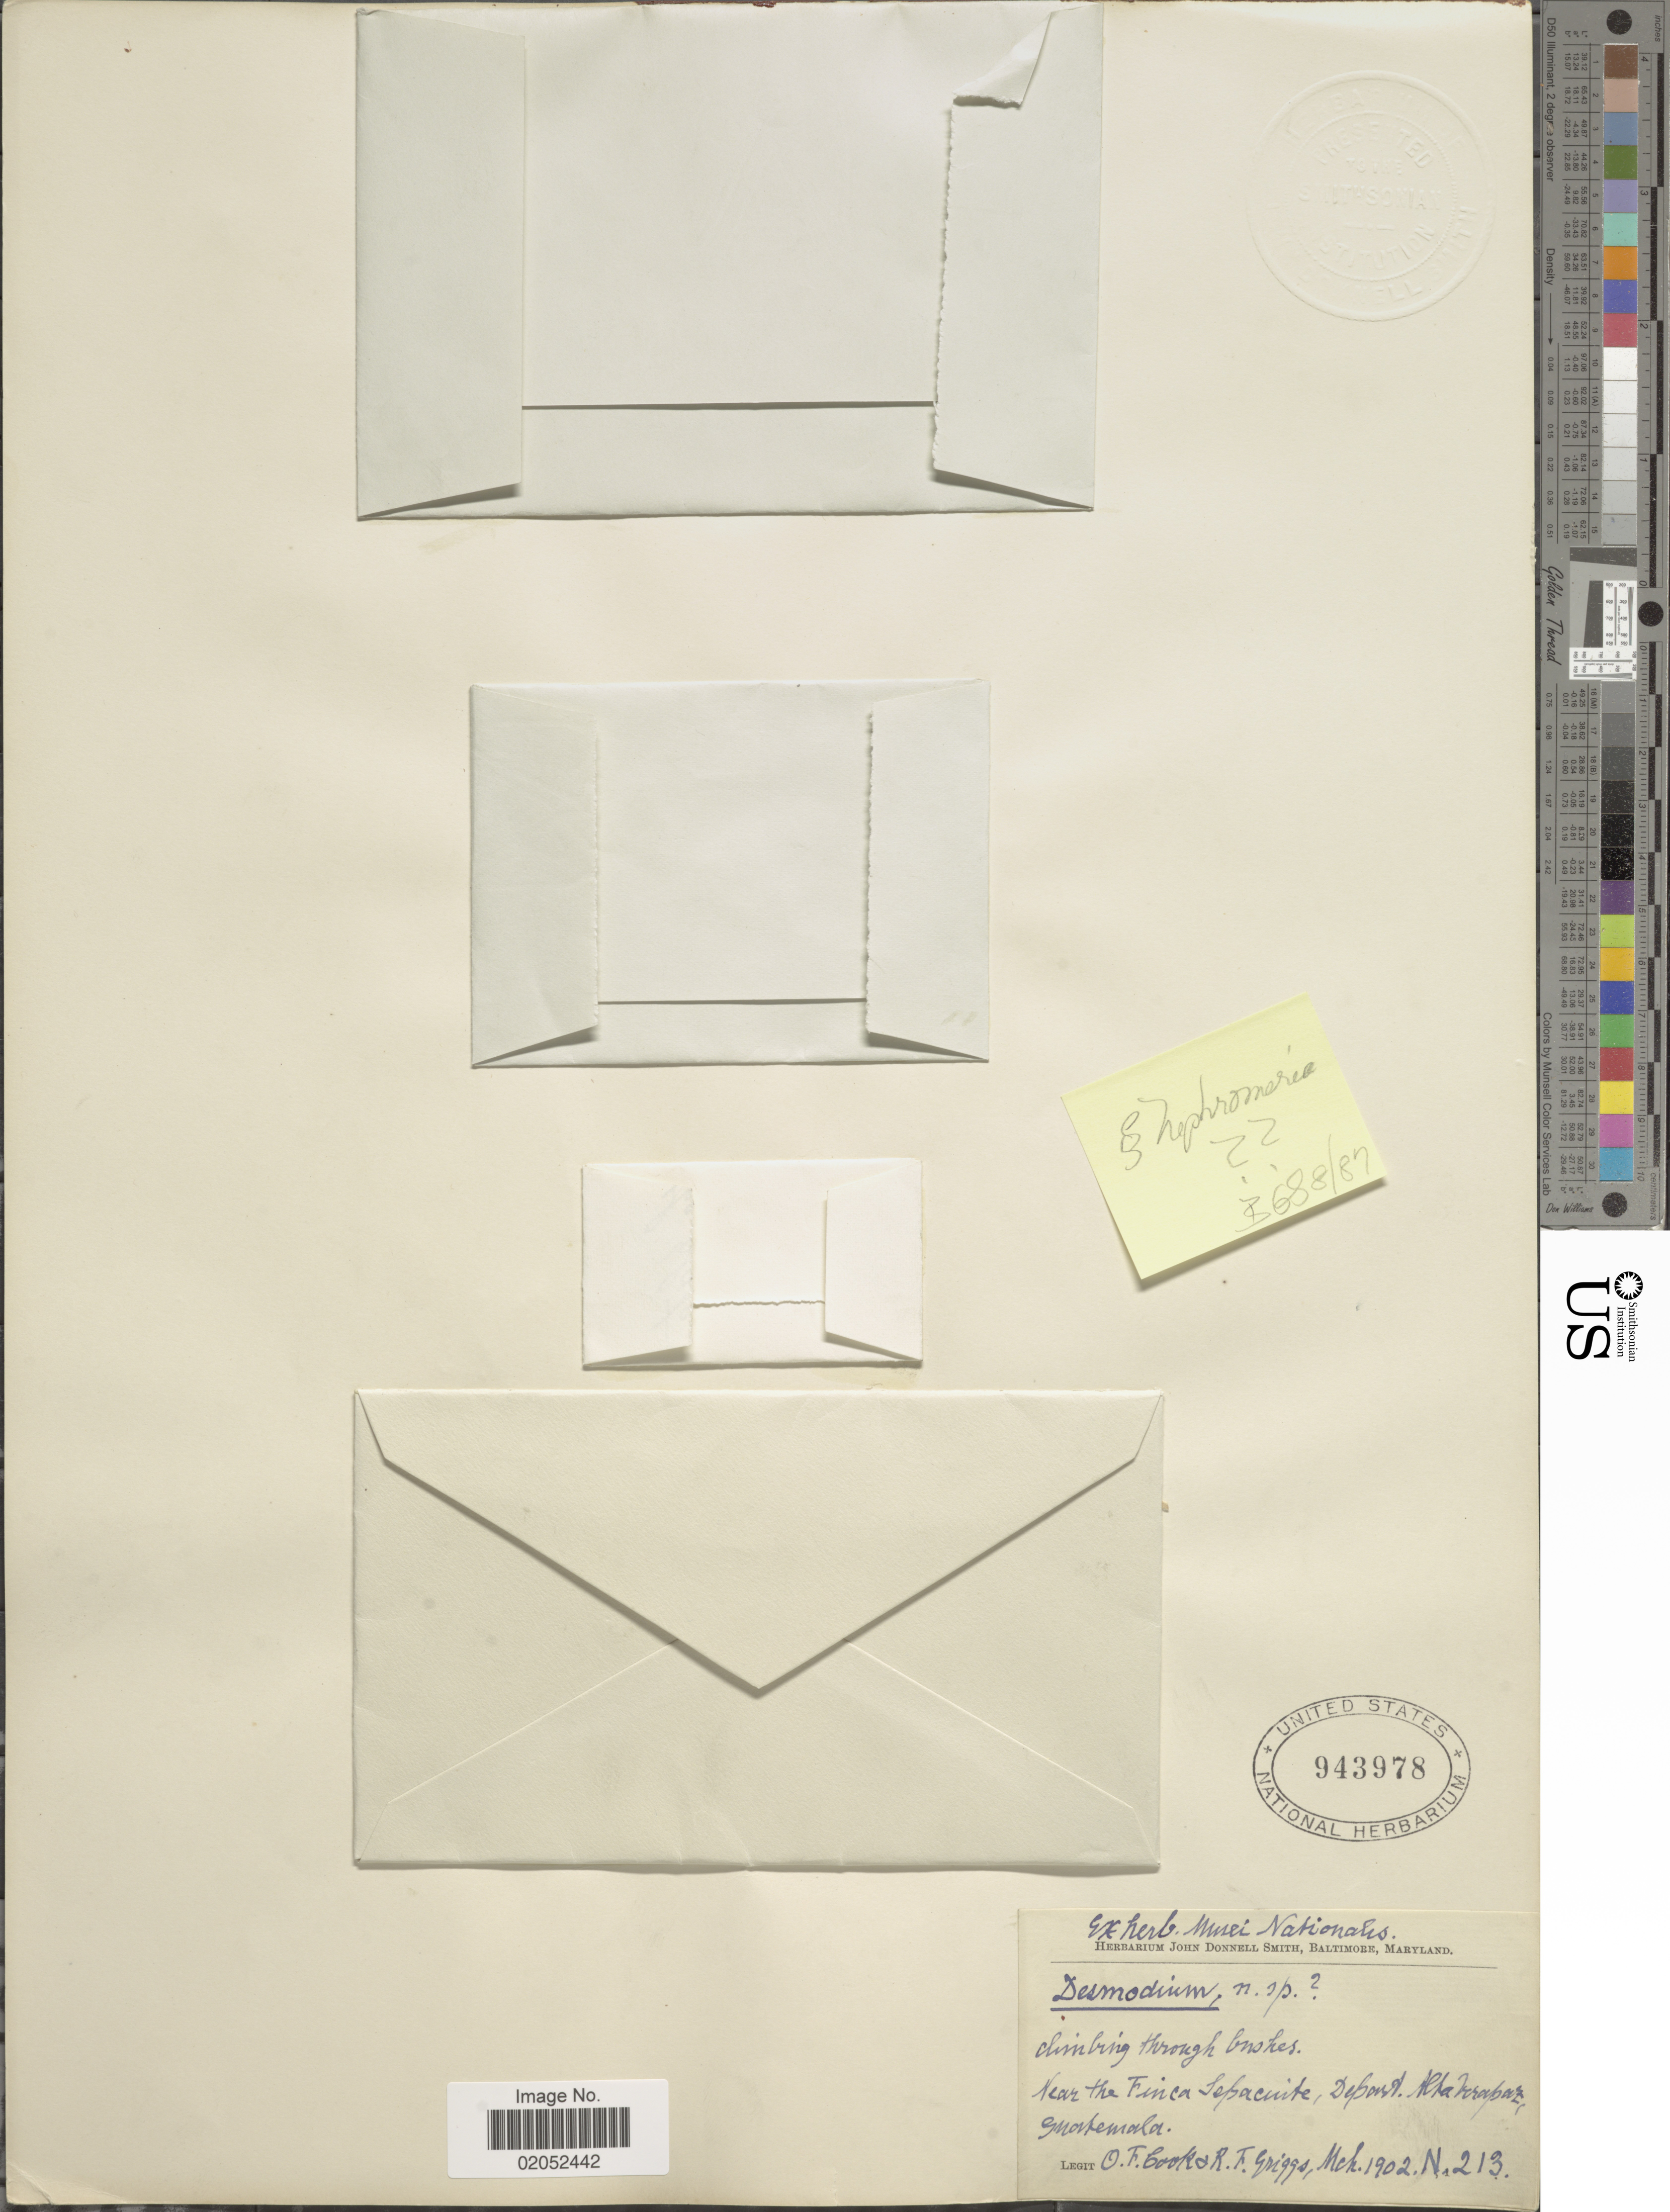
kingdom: Plantae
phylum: Tracheophyta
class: Magnoliopsida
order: Fabales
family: Fabaceae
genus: Desmodium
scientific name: Desmodium sp.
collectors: O. F. Cook & R. F. Griggs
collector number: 213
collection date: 1902-03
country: Guatemala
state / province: Alta Verapaz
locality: Near the Finca Sepacuite, Depart, Alta Verapaz. Guatemala.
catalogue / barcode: US 943978